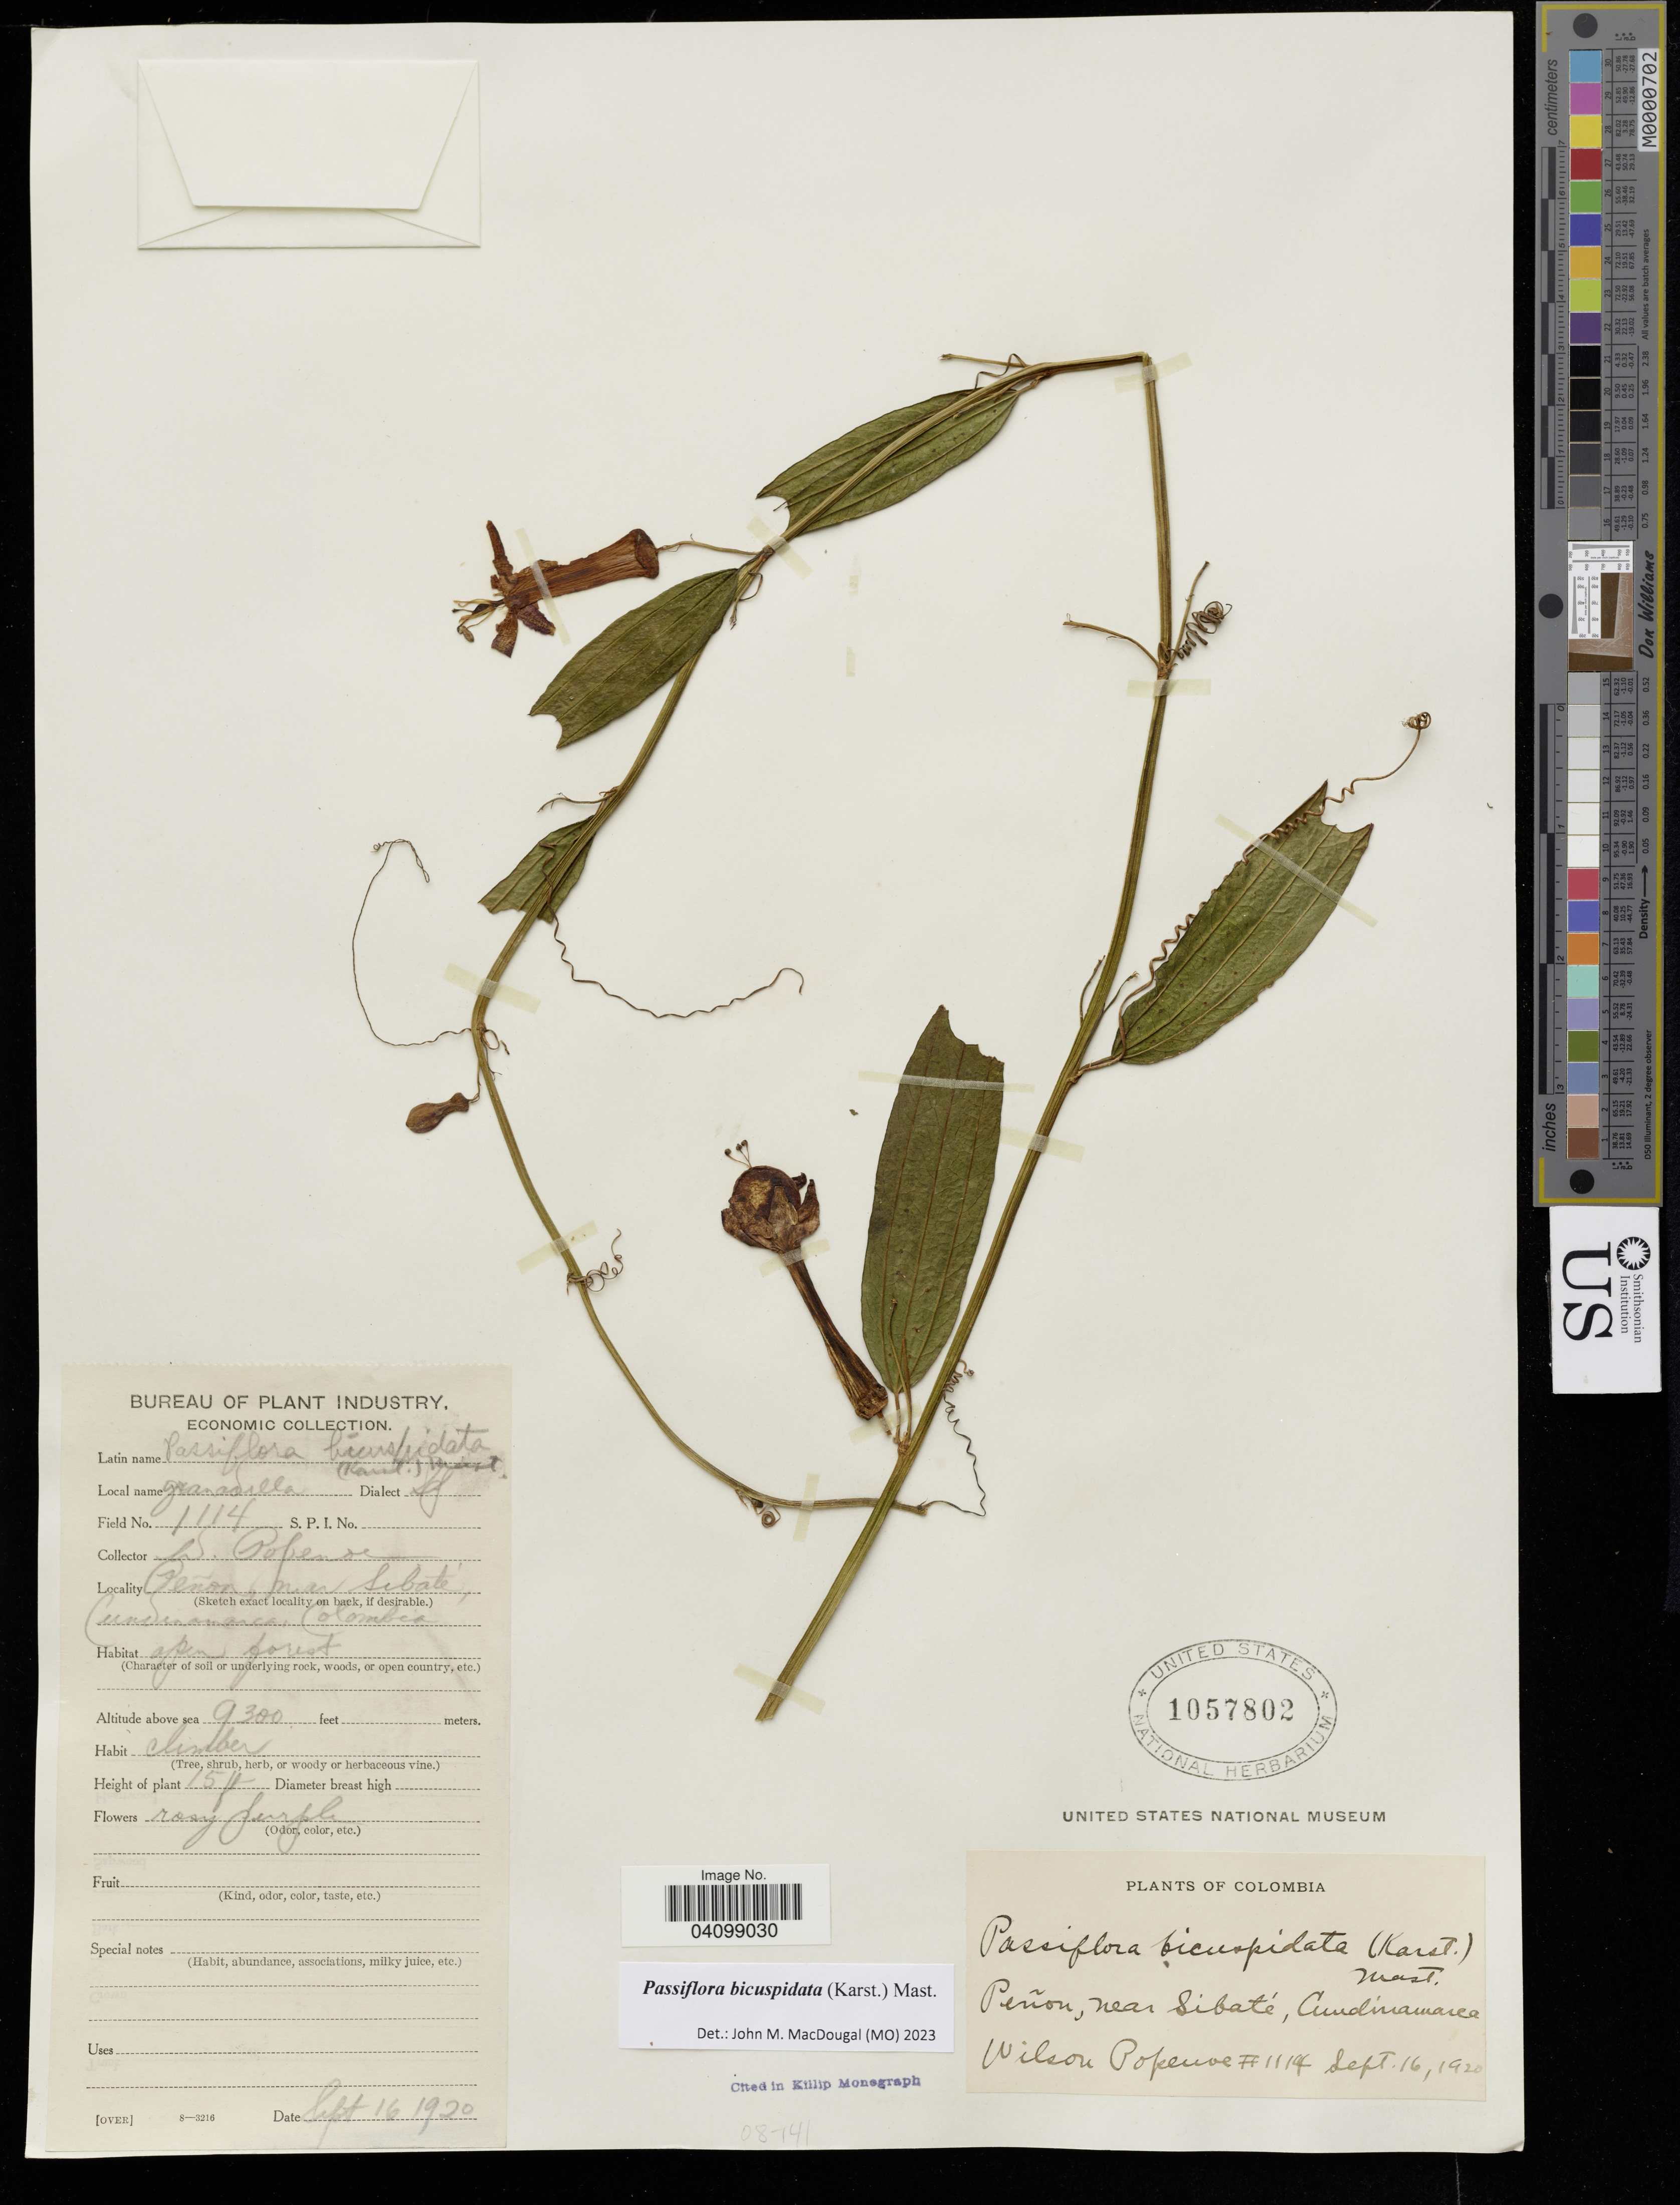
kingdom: Plantae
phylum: Tracheophyta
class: Magnoliopsida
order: Malpighiales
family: Passifloraceae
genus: Passiflora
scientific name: Passiflora bicuspidata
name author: (H. Karst.) Mast.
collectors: W. Popenoe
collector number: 1114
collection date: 1920-09-16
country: Colombia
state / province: Cundinamarca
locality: Penon, near Sibate.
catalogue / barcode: US 1057802